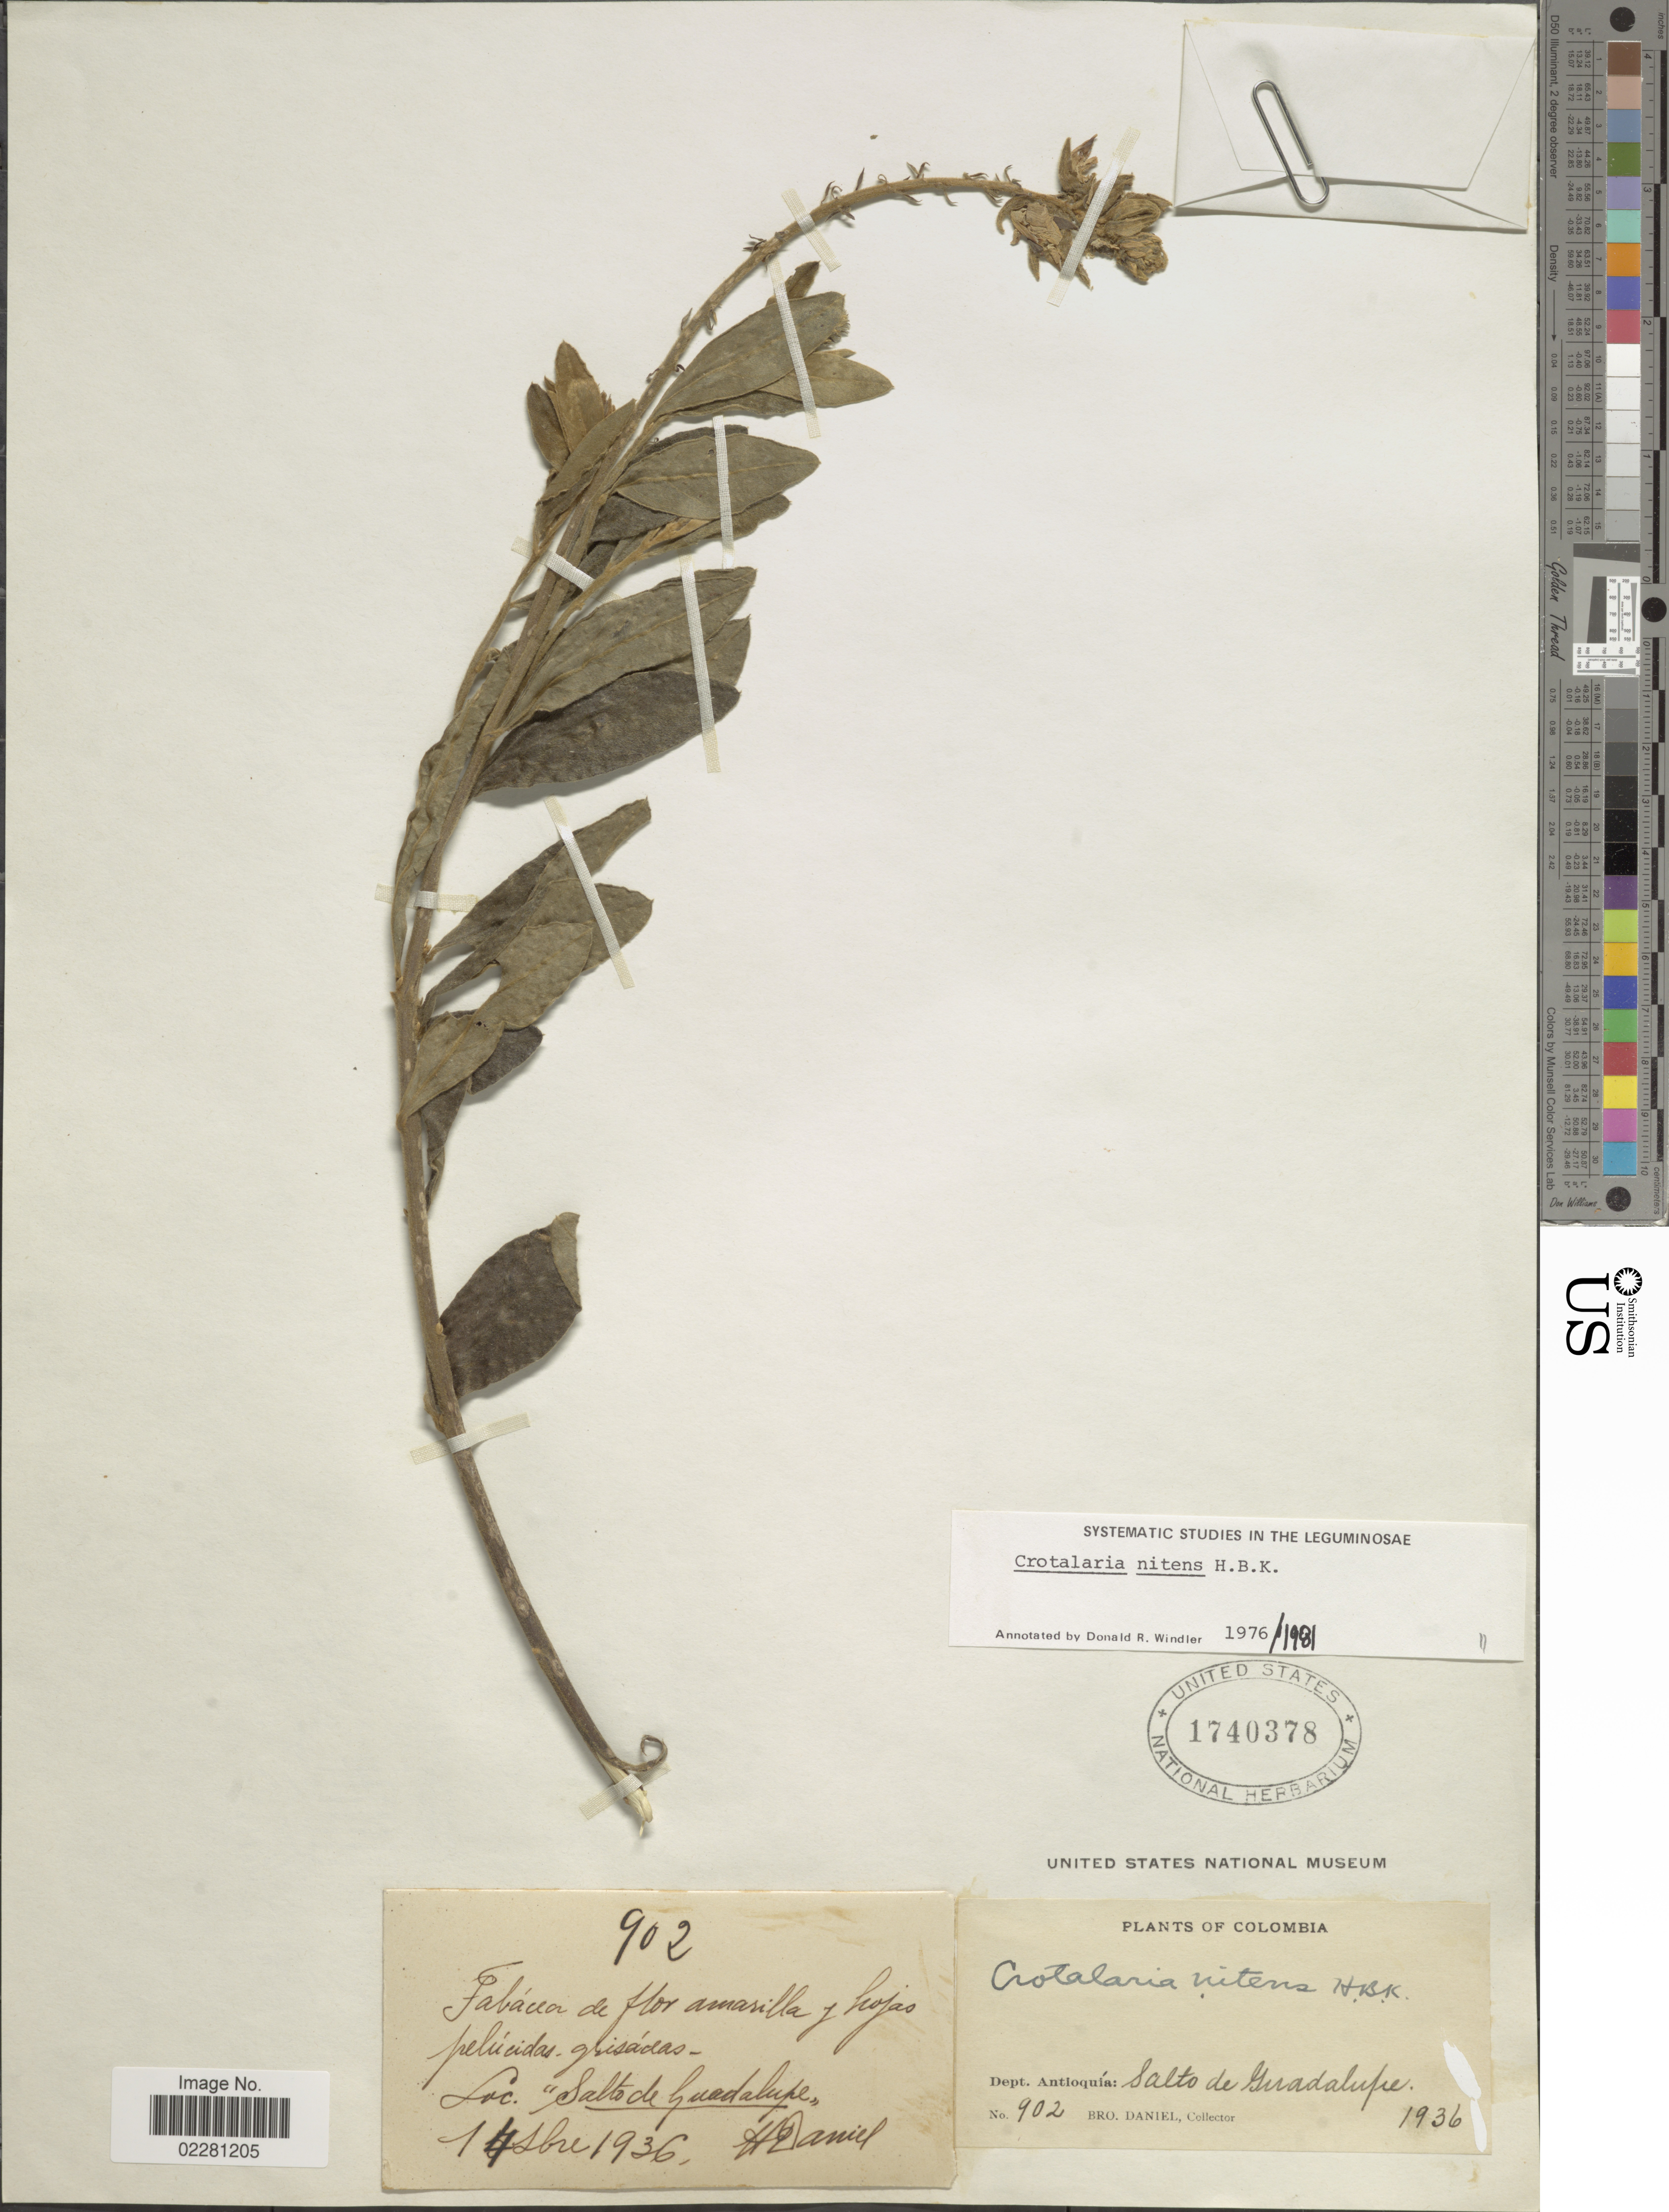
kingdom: Plantae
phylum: Tracheophyta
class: Magnoliopsida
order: Fabales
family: Fabaceae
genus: Crotalaria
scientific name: Crotalaria nitens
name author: Kunth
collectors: Bro. Daniel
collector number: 902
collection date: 1936-09-14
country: Colombia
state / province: Antioquia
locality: Salto de Guadalupe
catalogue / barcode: US 1740378